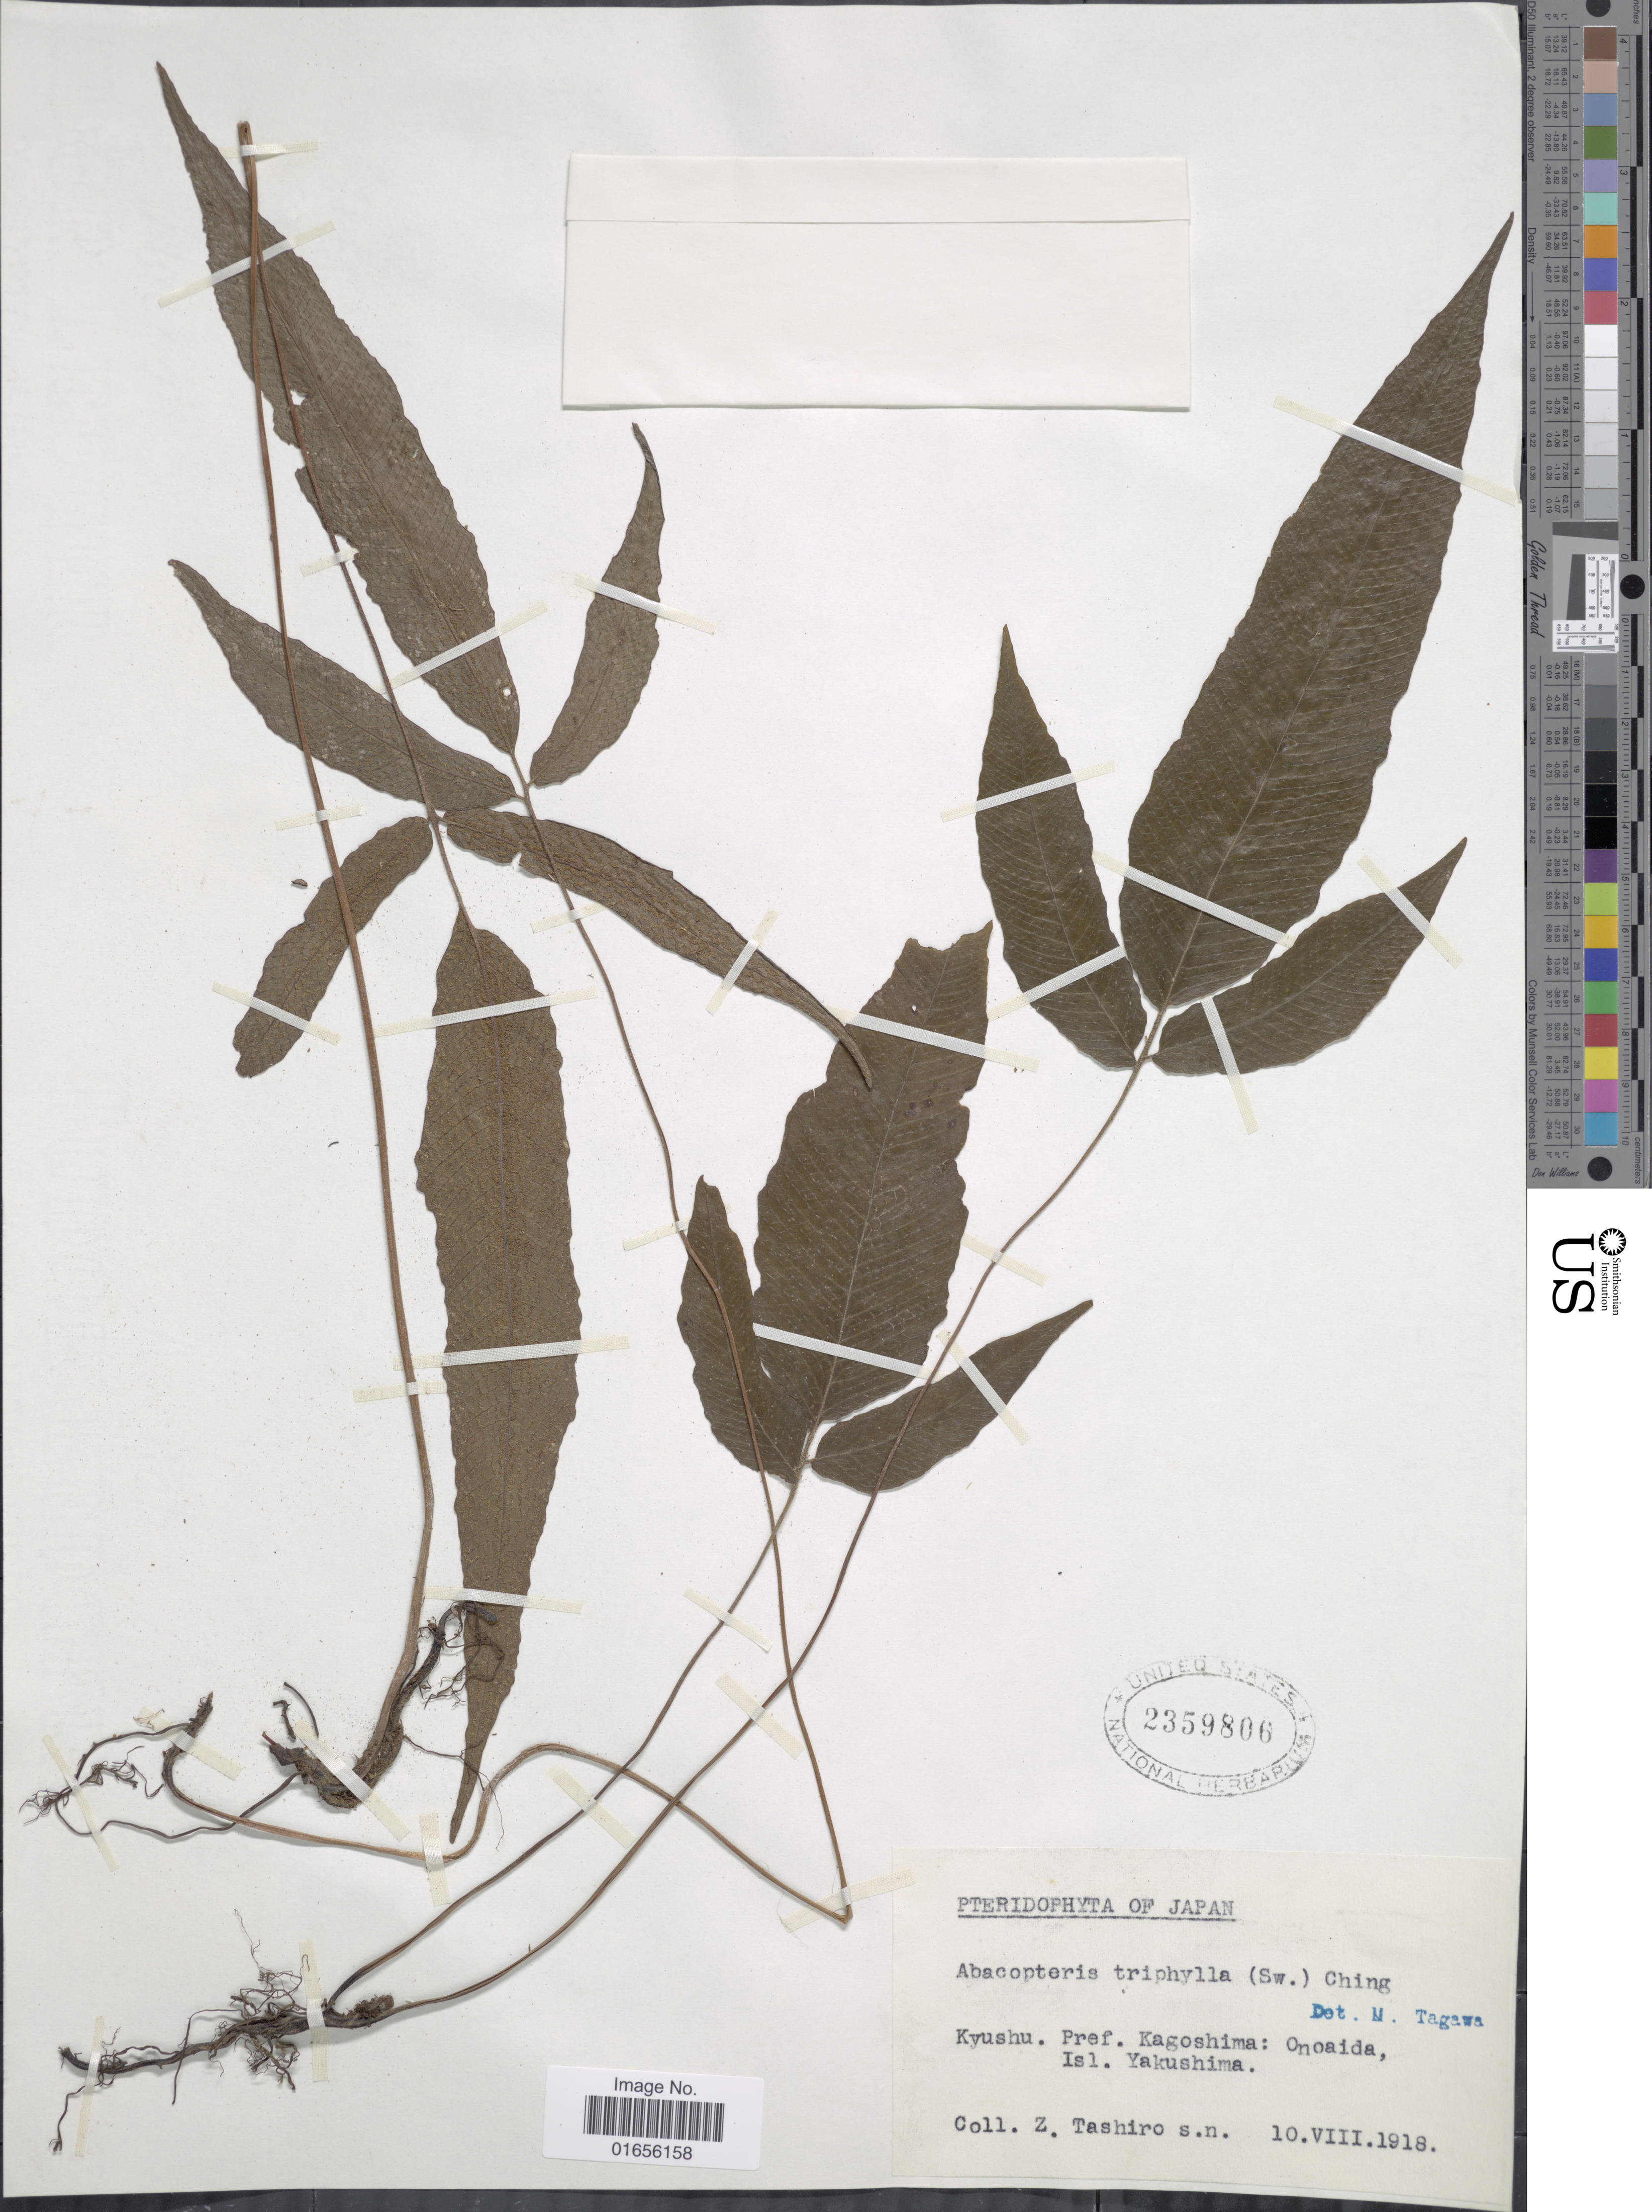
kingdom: Plantae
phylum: Tracheophyta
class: Polypodiopsida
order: Polypodiales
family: Thelypteridaceae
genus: Pronephrium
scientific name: Pronephrium triphyllum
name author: (Sw.) Holttum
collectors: Z. Tashiro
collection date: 1918-08-10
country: Japan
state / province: Kagosima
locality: Kyushu. pref. Kagoshima: Onoaida, Isl. Yakushima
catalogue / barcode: US 2359806